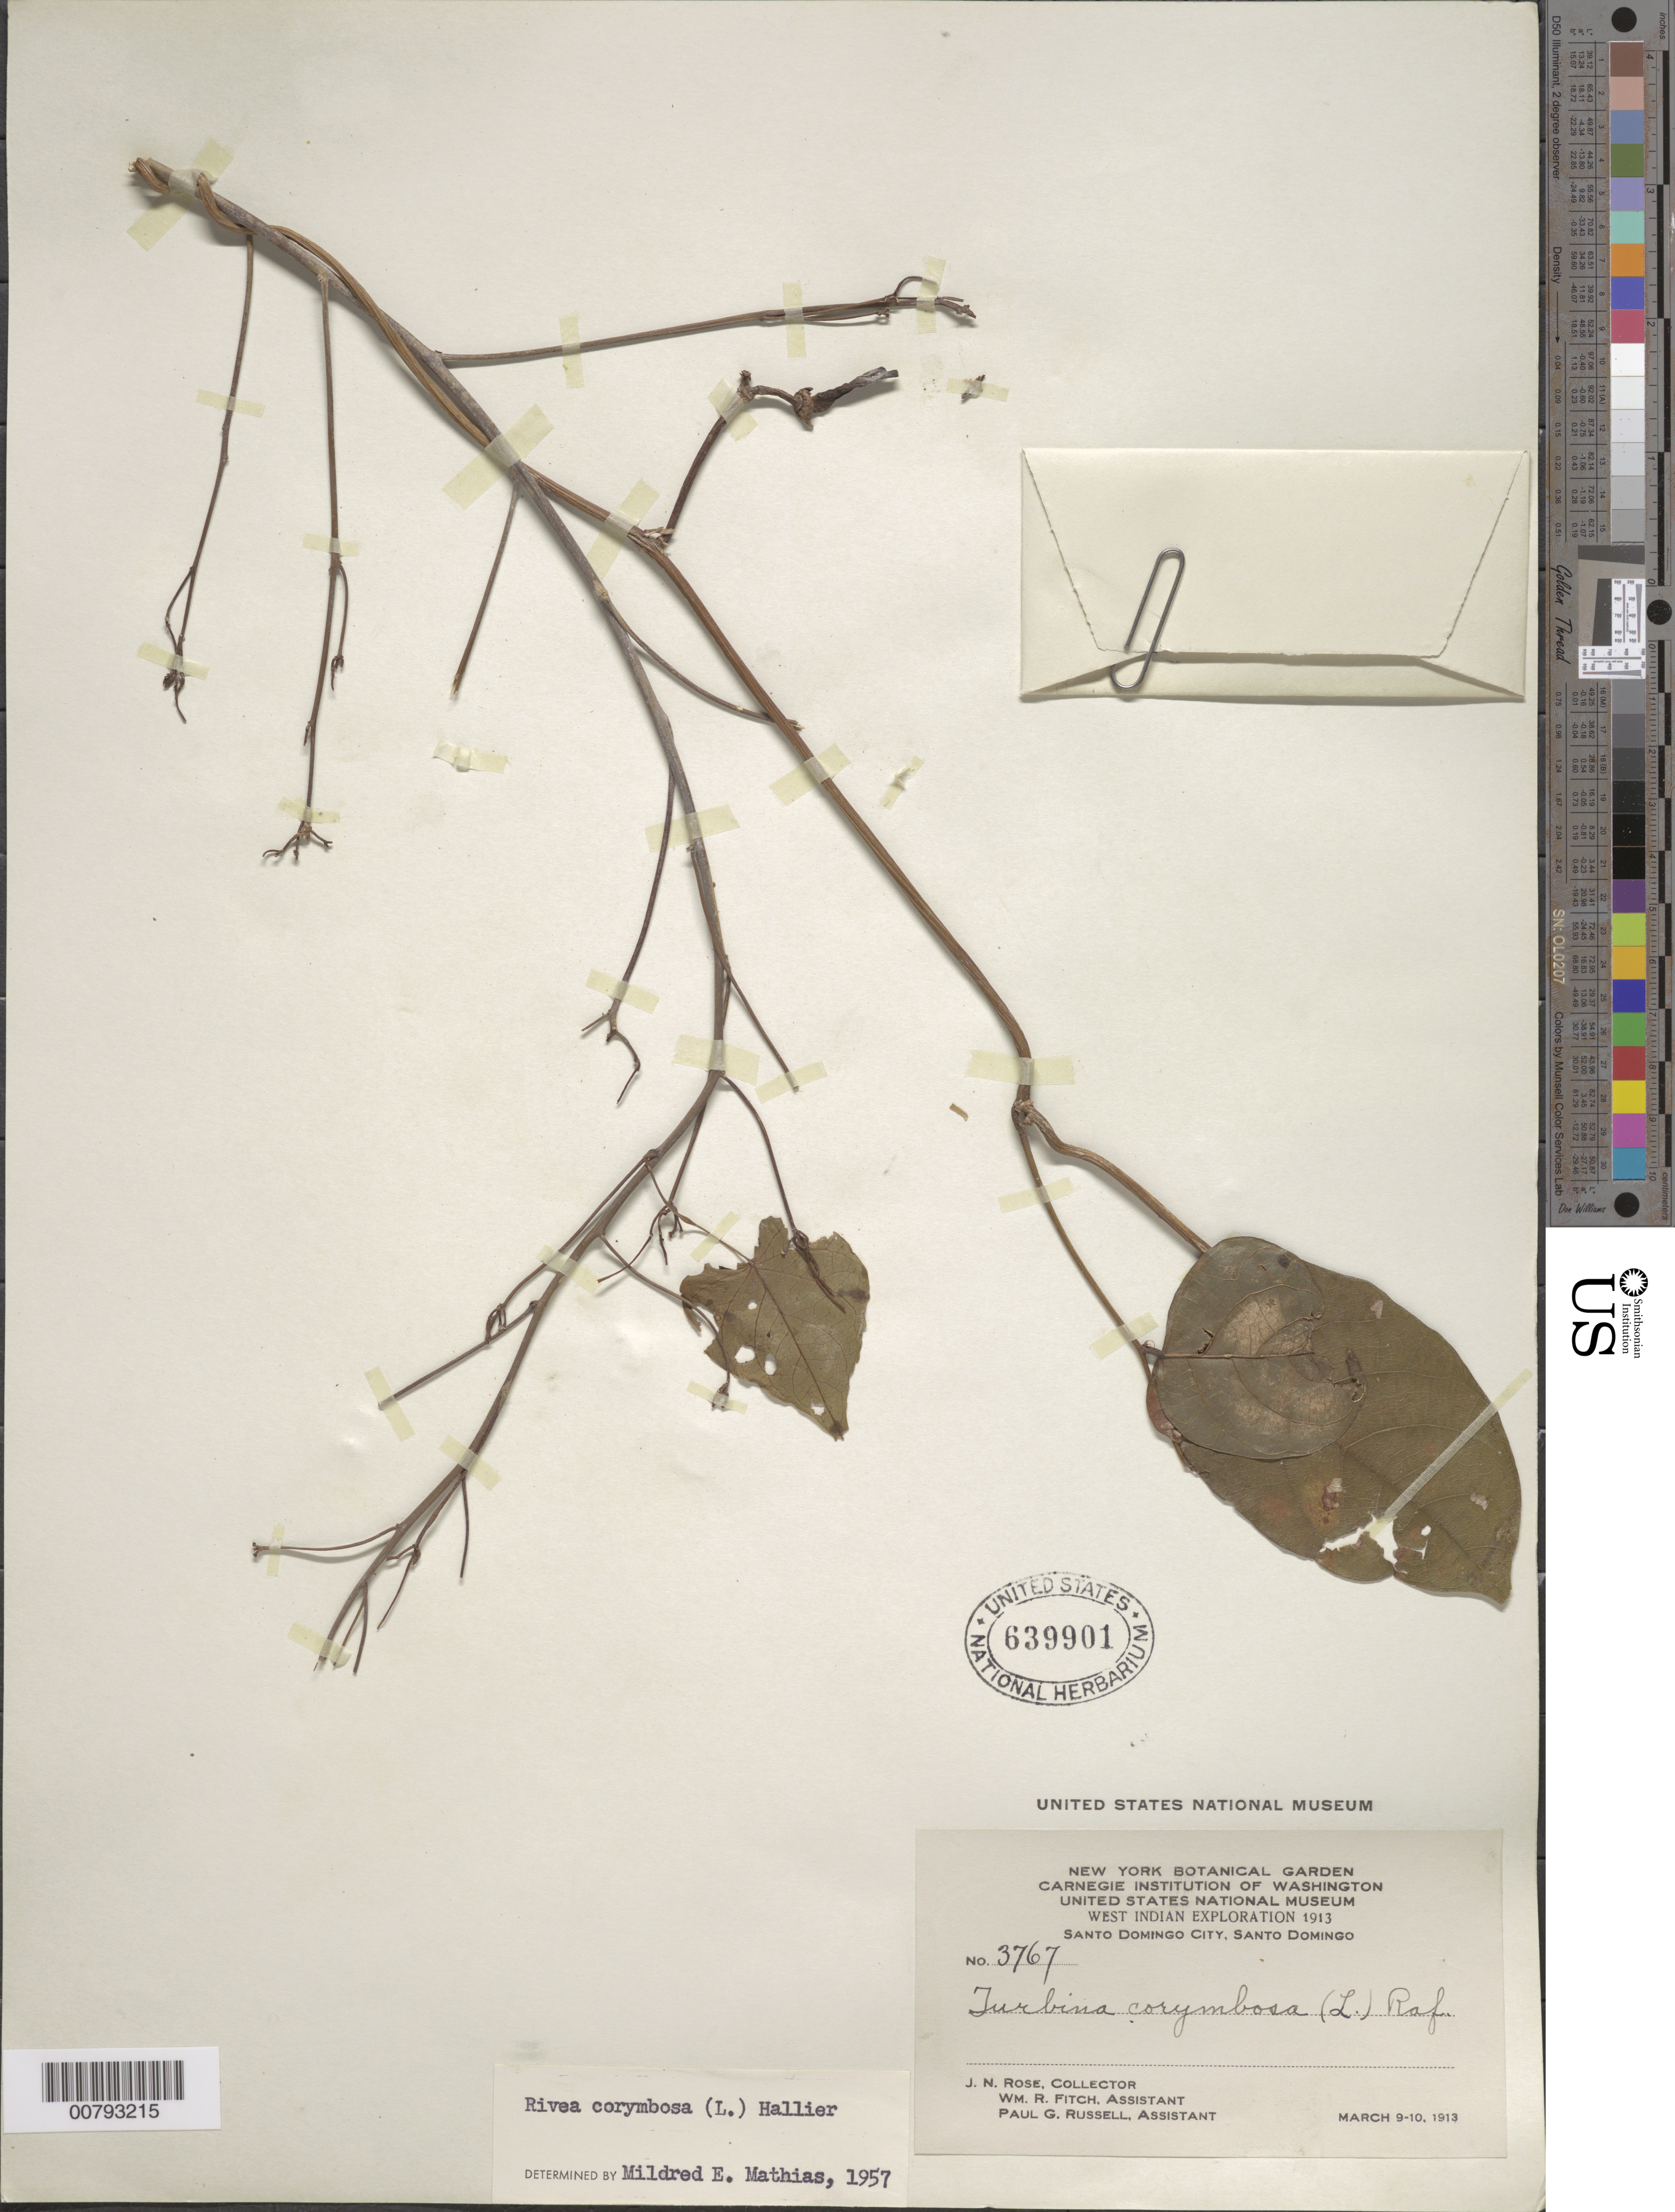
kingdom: Plantae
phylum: Tracheophyta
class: Magnoliopsida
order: Solanales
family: Convolvulaceae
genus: Turbina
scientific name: Turbina corymbosa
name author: (L.) Raf.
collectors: J. N. Rose, W. R. Fitch & P. G. Russell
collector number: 3767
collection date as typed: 09 Mar 1913 to 10 Mar 1913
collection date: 1913-03-09/1913-03-10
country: Dominican Republic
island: Hispaniola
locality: Santo Domingo City.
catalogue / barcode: US 639901